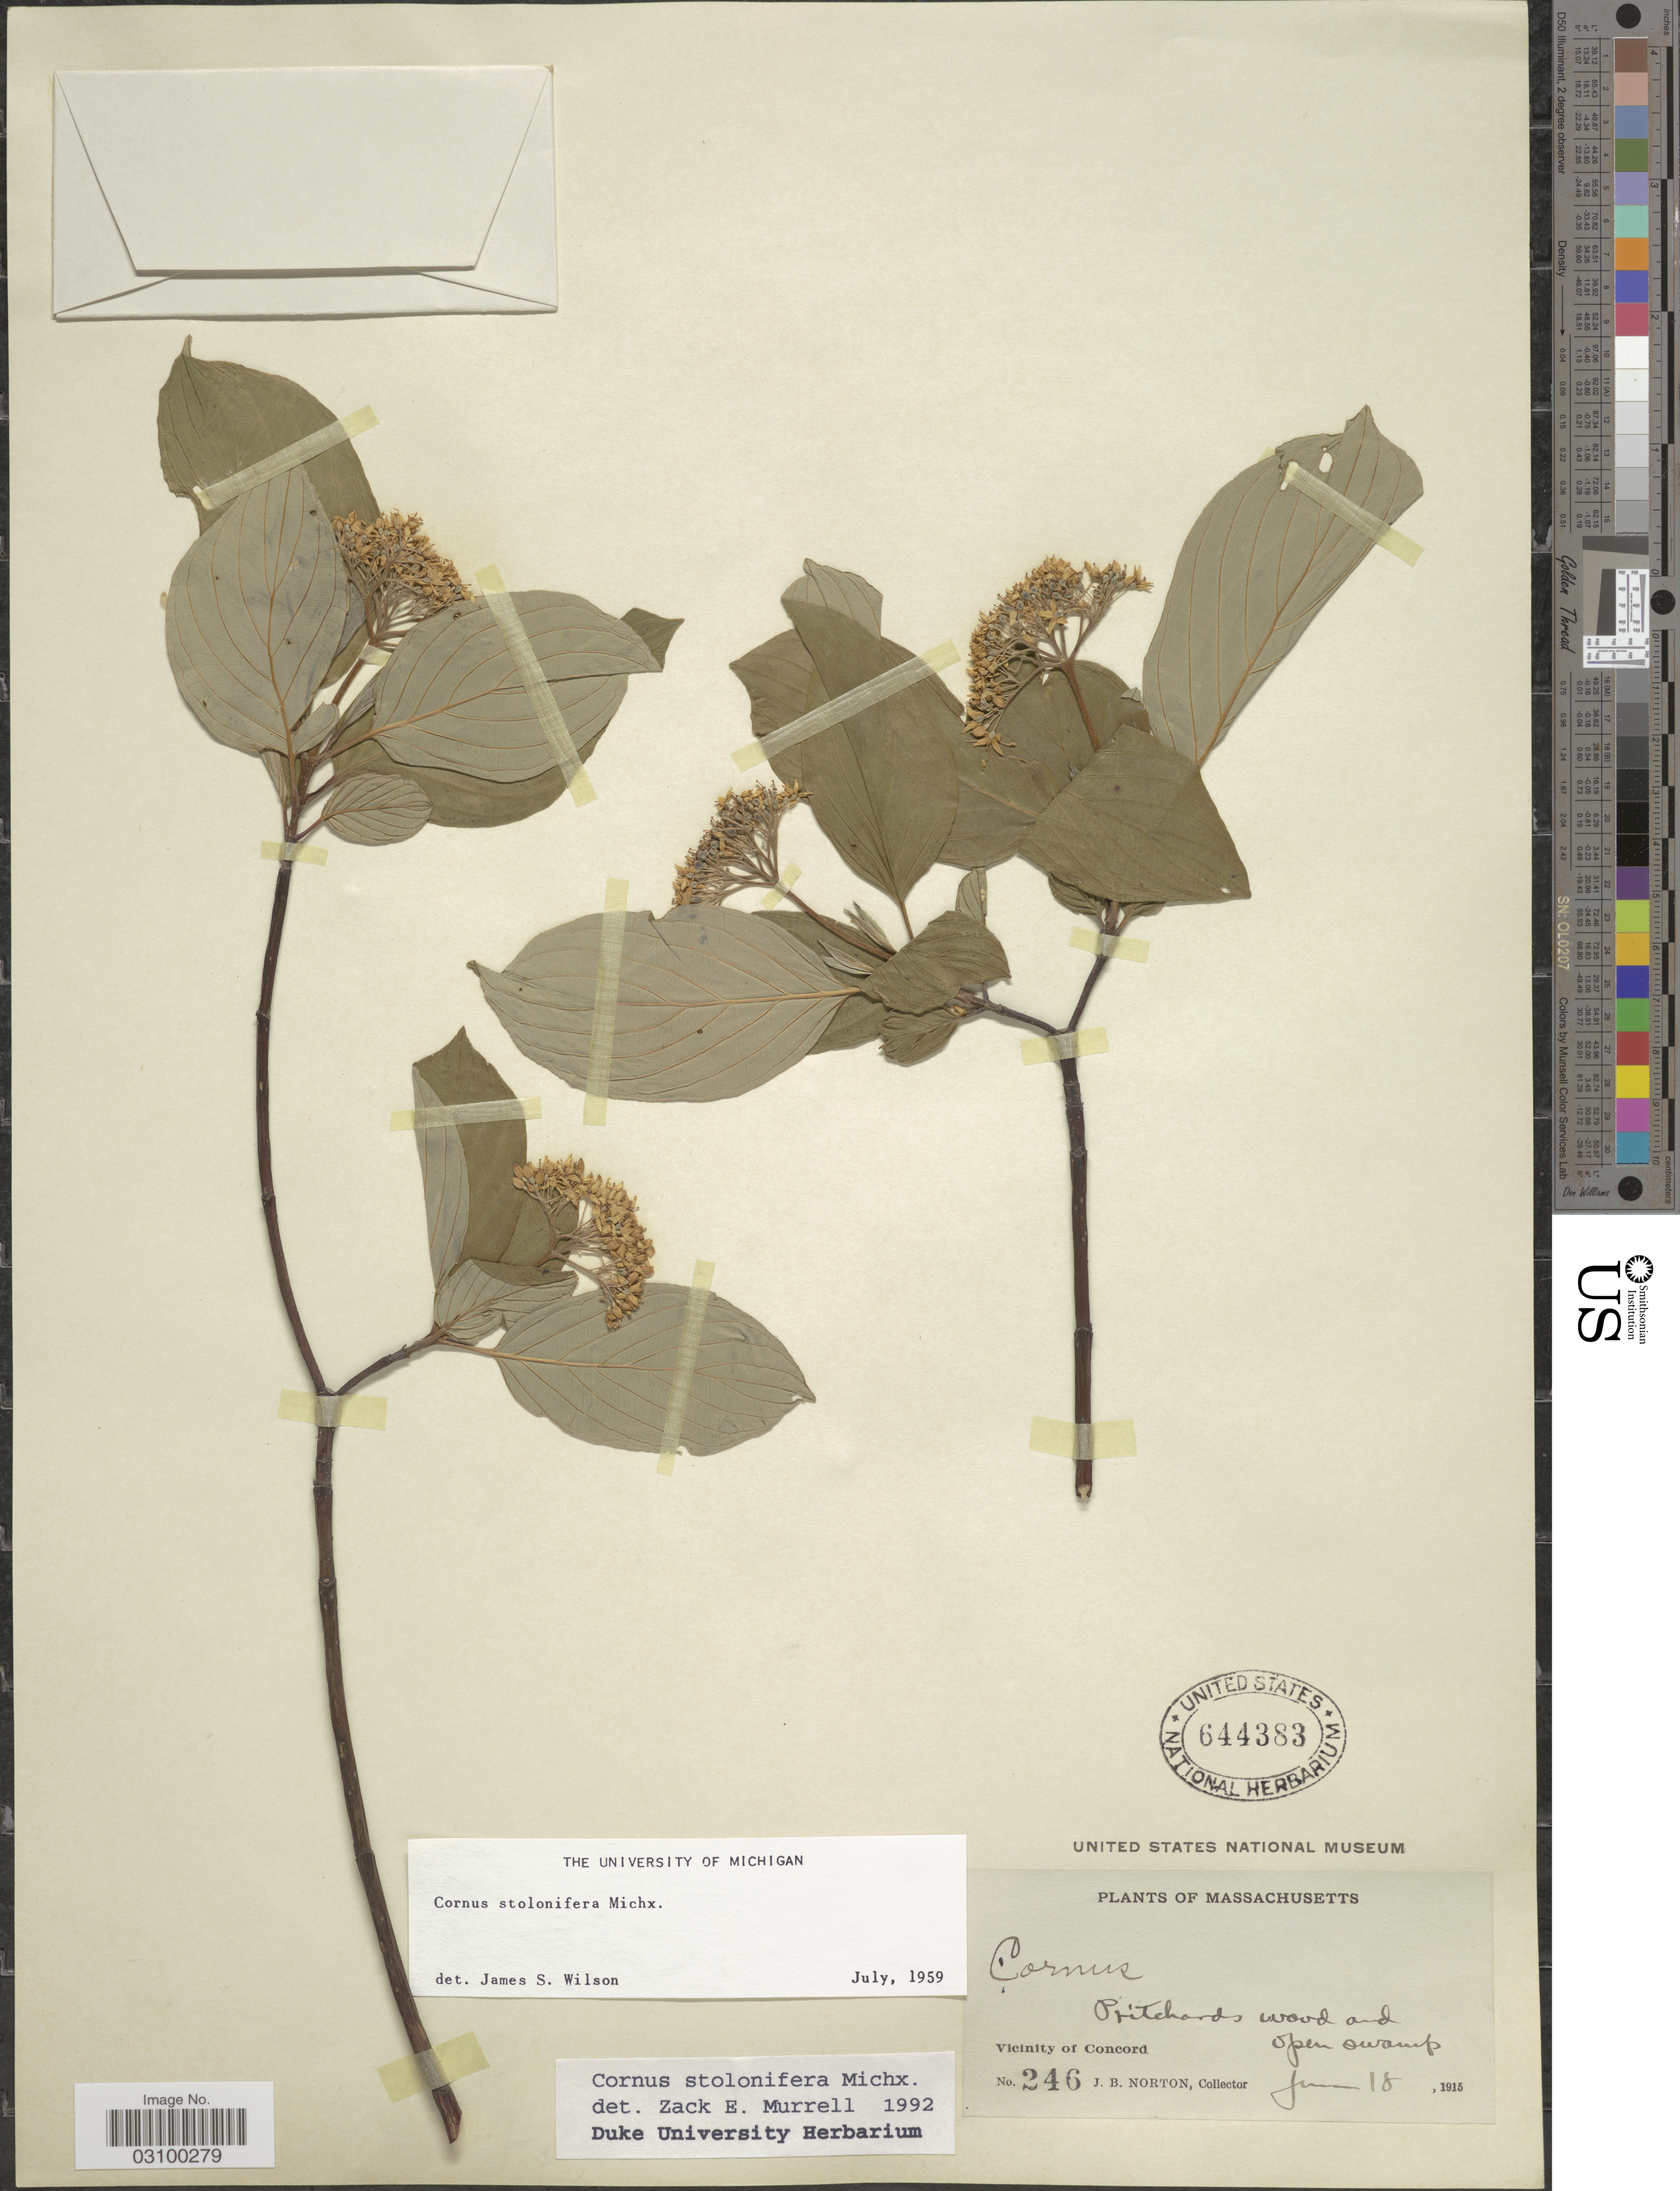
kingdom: Plantae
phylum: Tracheophyta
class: Magnoliopsida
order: Cornales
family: Cornaceae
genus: Cornus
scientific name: Cornus sericea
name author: L.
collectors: J. Norton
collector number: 246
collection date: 1915-06-18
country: United States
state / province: Massachusetts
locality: Pritchards wood and open swamp. Vicinity of Concord.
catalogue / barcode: US 644383